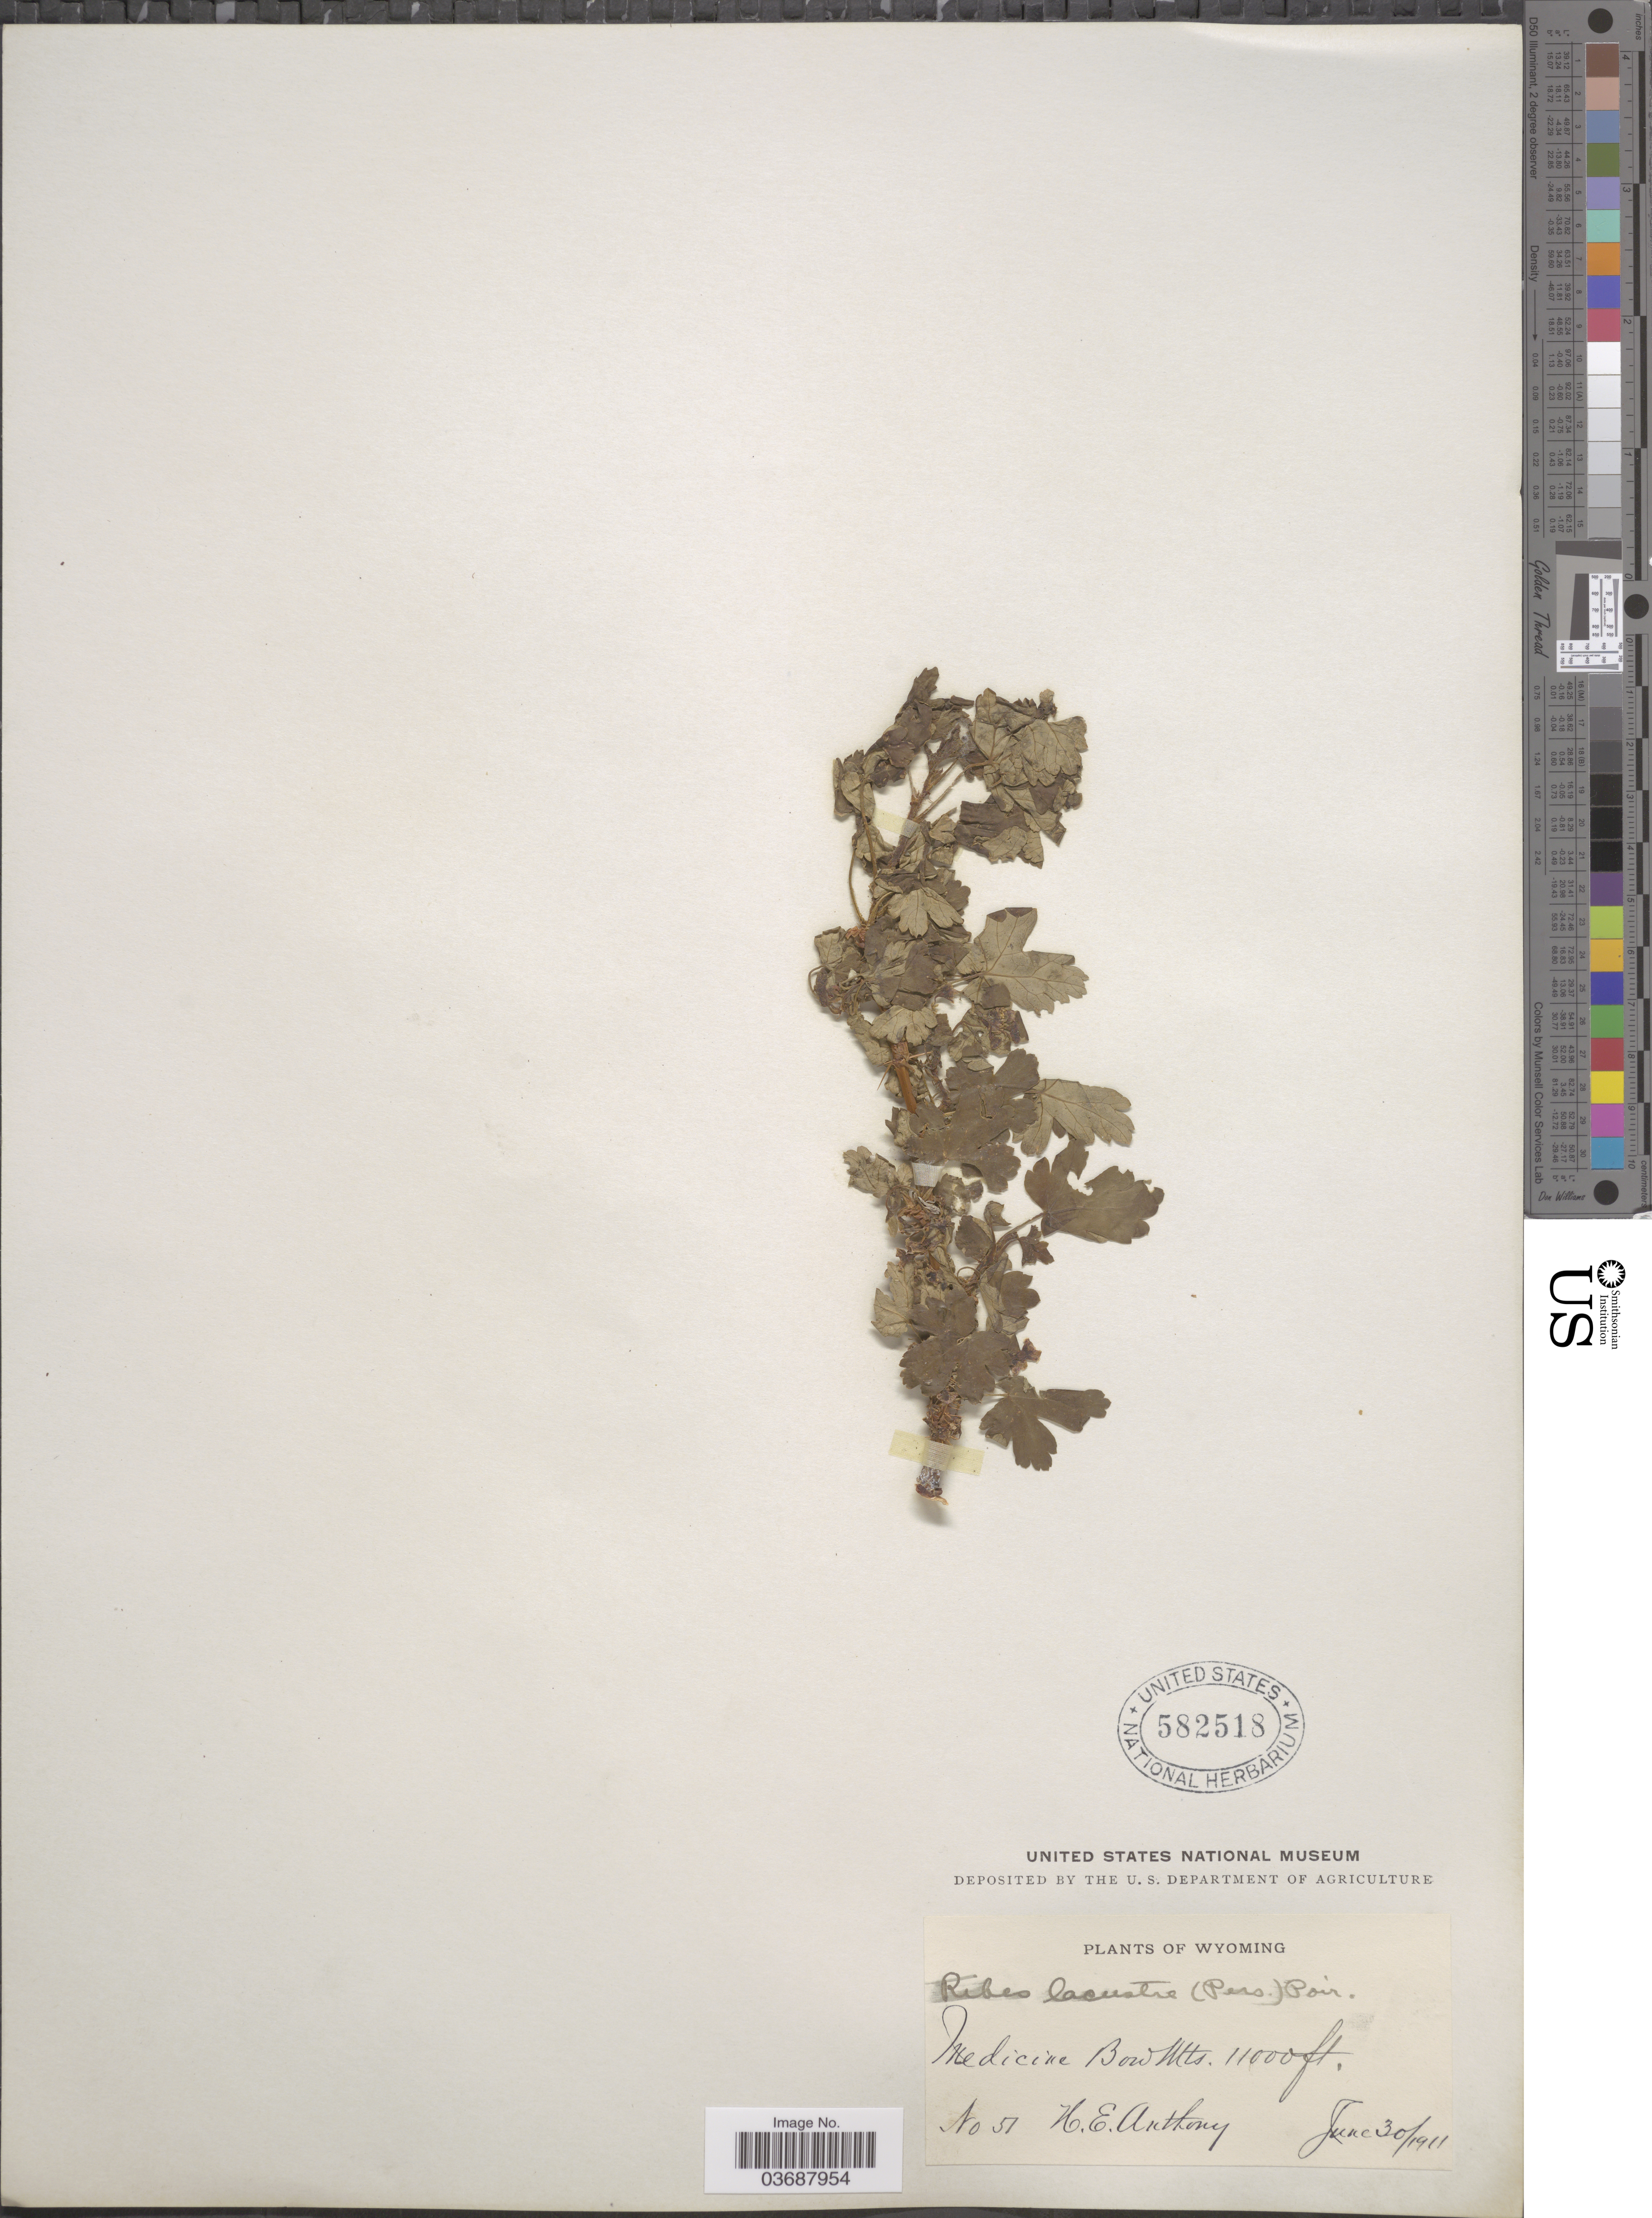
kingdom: Plantae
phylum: Tracheophyta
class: Magnoliopsida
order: Saxifragales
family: Grossulariaceae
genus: Ribes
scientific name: Ribes lacustre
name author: (Pers.) Poir.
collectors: H. E. Anthony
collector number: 51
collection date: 1911-06-30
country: United States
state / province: Wyoming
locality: Medicine Bow Mts.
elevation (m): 3353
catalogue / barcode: US 582518